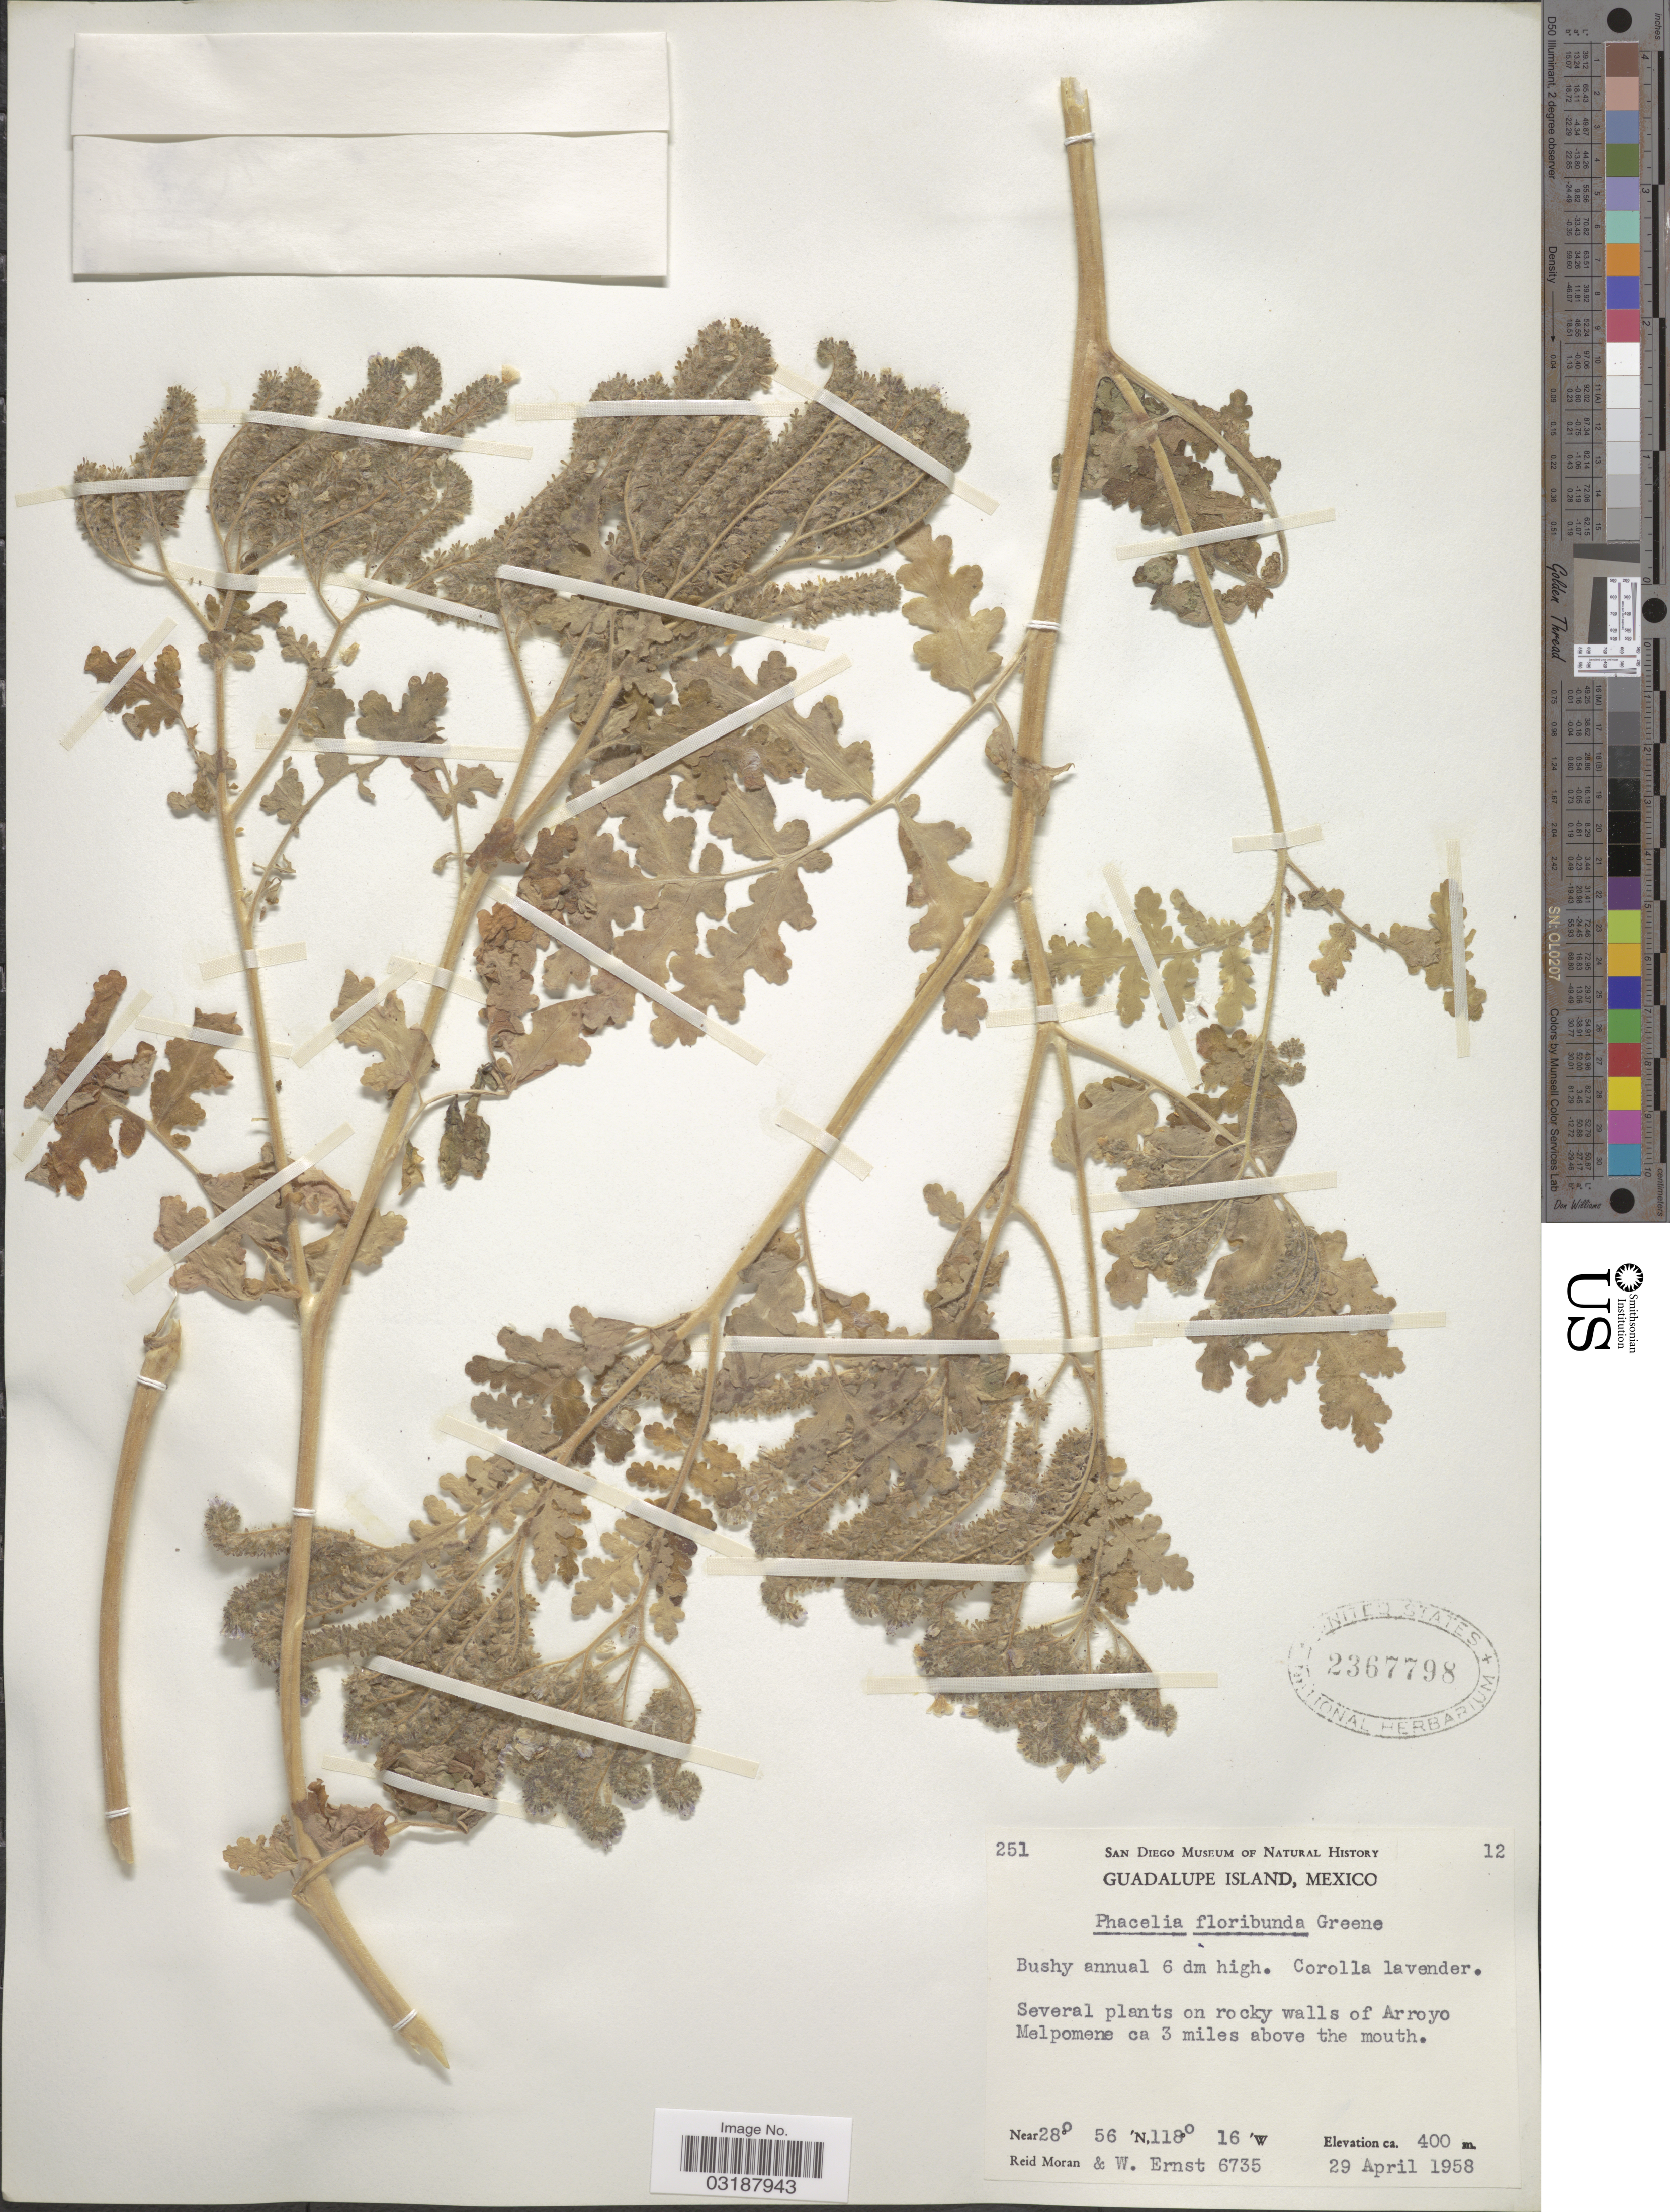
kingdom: Plantae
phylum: Tracheophyta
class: Magnoliopsida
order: Boraginales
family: Hydrophyllaceae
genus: Phacelia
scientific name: Phacelia floribunda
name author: Greene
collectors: R. Moran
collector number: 6735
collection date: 1958-04-29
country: Mexico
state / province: Baja California Norte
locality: Guadalupe Island, Several plants on rocky walls of Arroyo Melpomene ca 3 miles above the mouth.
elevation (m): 400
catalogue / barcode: US 2367798